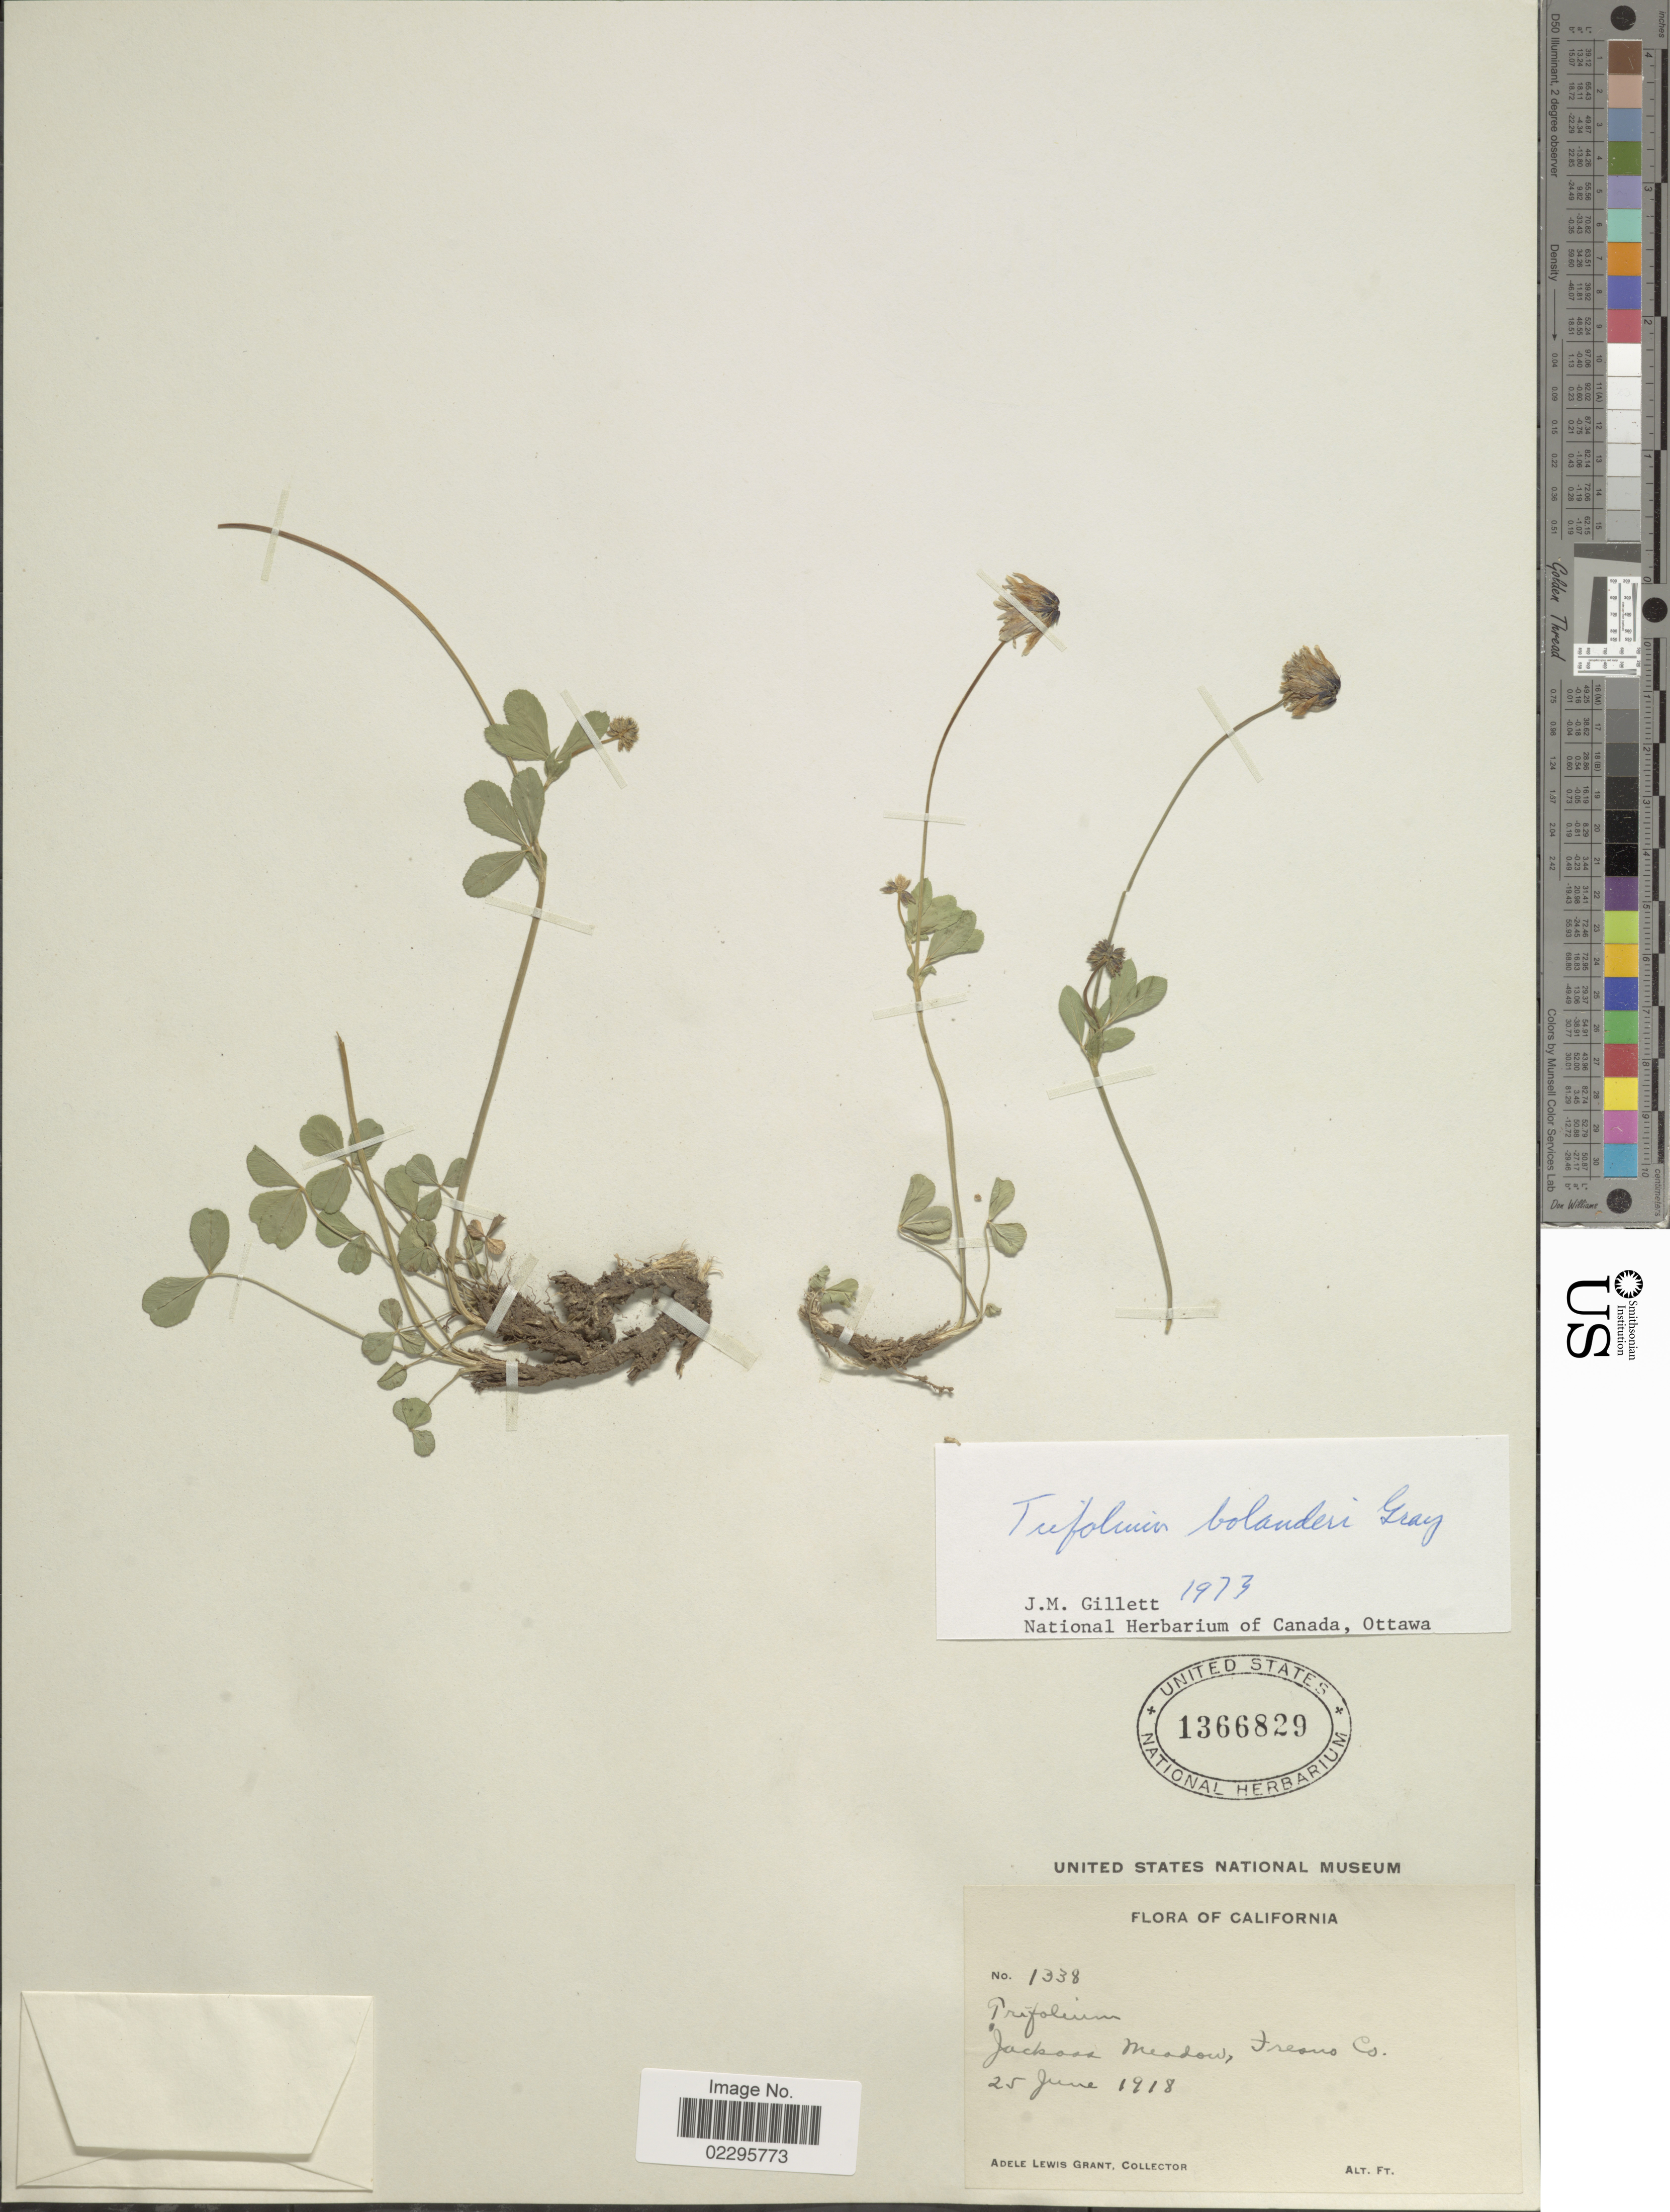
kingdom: Plantae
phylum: Tracheophyta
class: Magnoliopsida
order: Fabales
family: Fabaceae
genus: Trifolium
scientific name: Trifolium bolanderi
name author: A. Gray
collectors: A. L. Grant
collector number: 1338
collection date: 1918-06-25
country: United States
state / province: California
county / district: Fresno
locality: Jackson Meadow, Fresno Co.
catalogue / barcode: US 1366829